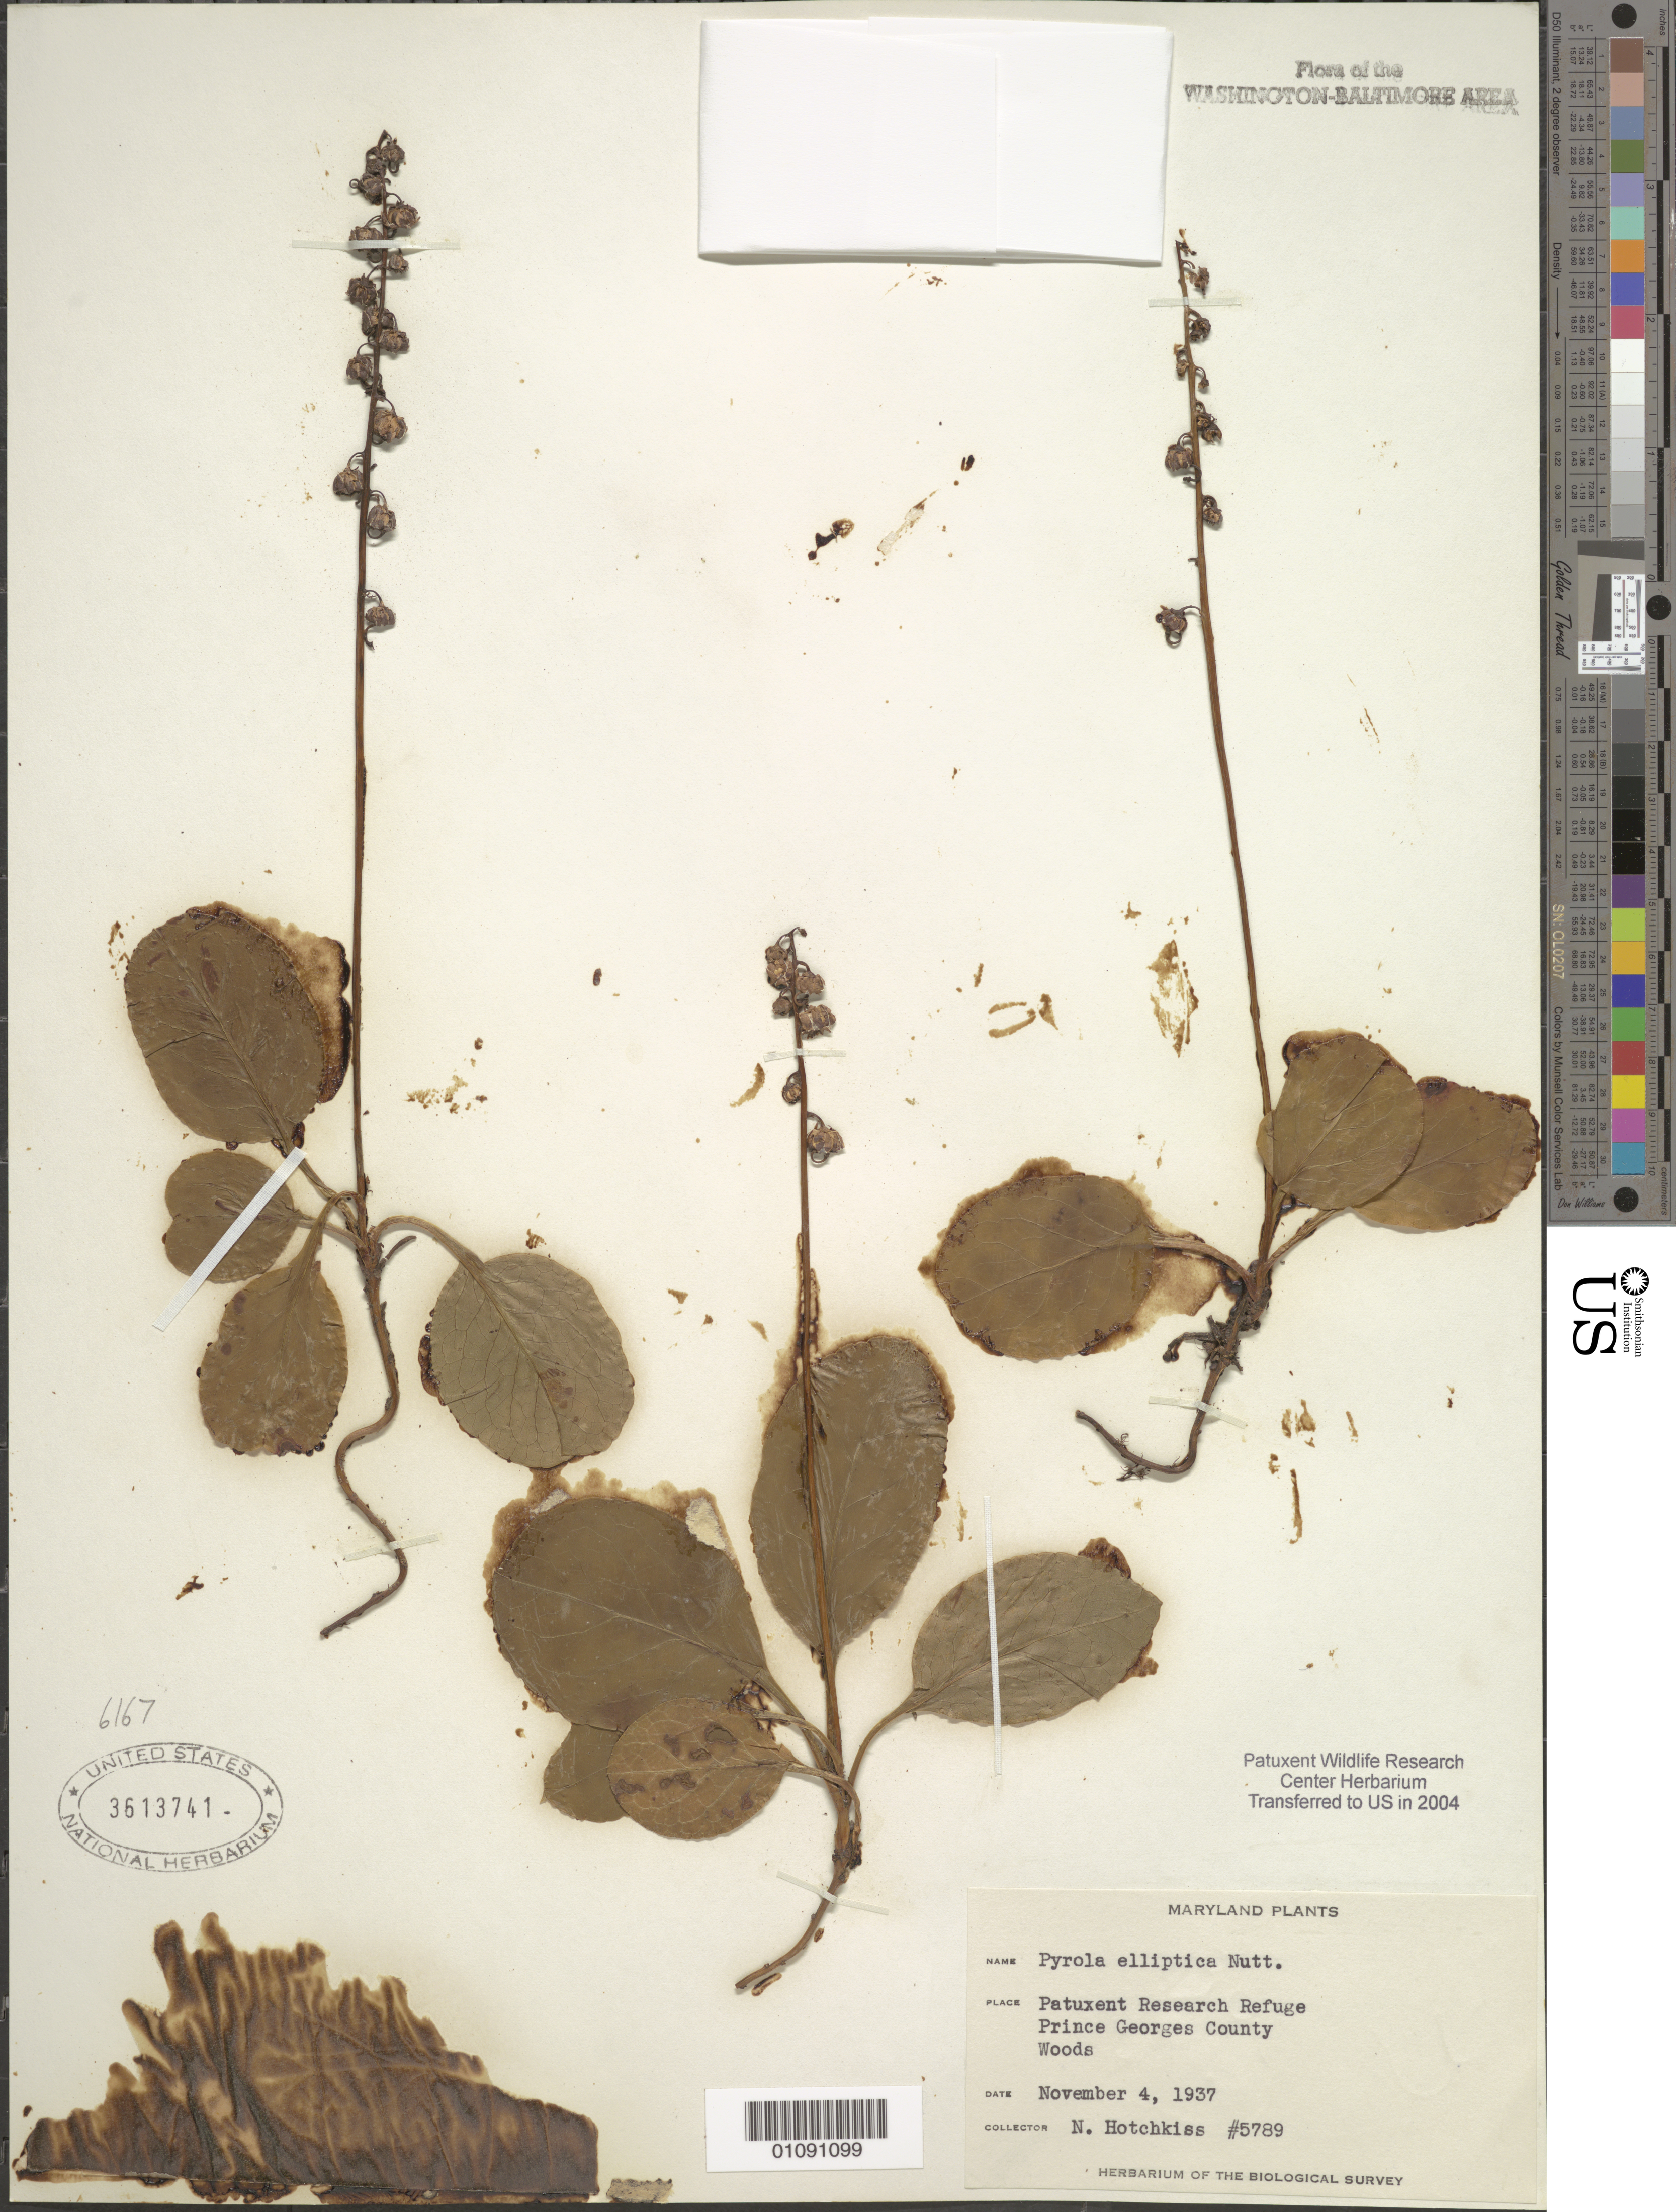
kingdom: Plantae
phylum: Tracheophyta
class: Magnoliopsida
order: Ericales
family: Ericaceae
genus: Pyrola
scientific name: Pyrola elliptica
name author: Nutt.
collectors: N. Hotchkiss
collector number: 5789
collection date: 1937-11-04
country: United States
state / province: Maryland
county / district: Prince George's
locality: Patuxent Wildlife Refuge.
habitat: Woods.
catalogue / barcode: US 3613741